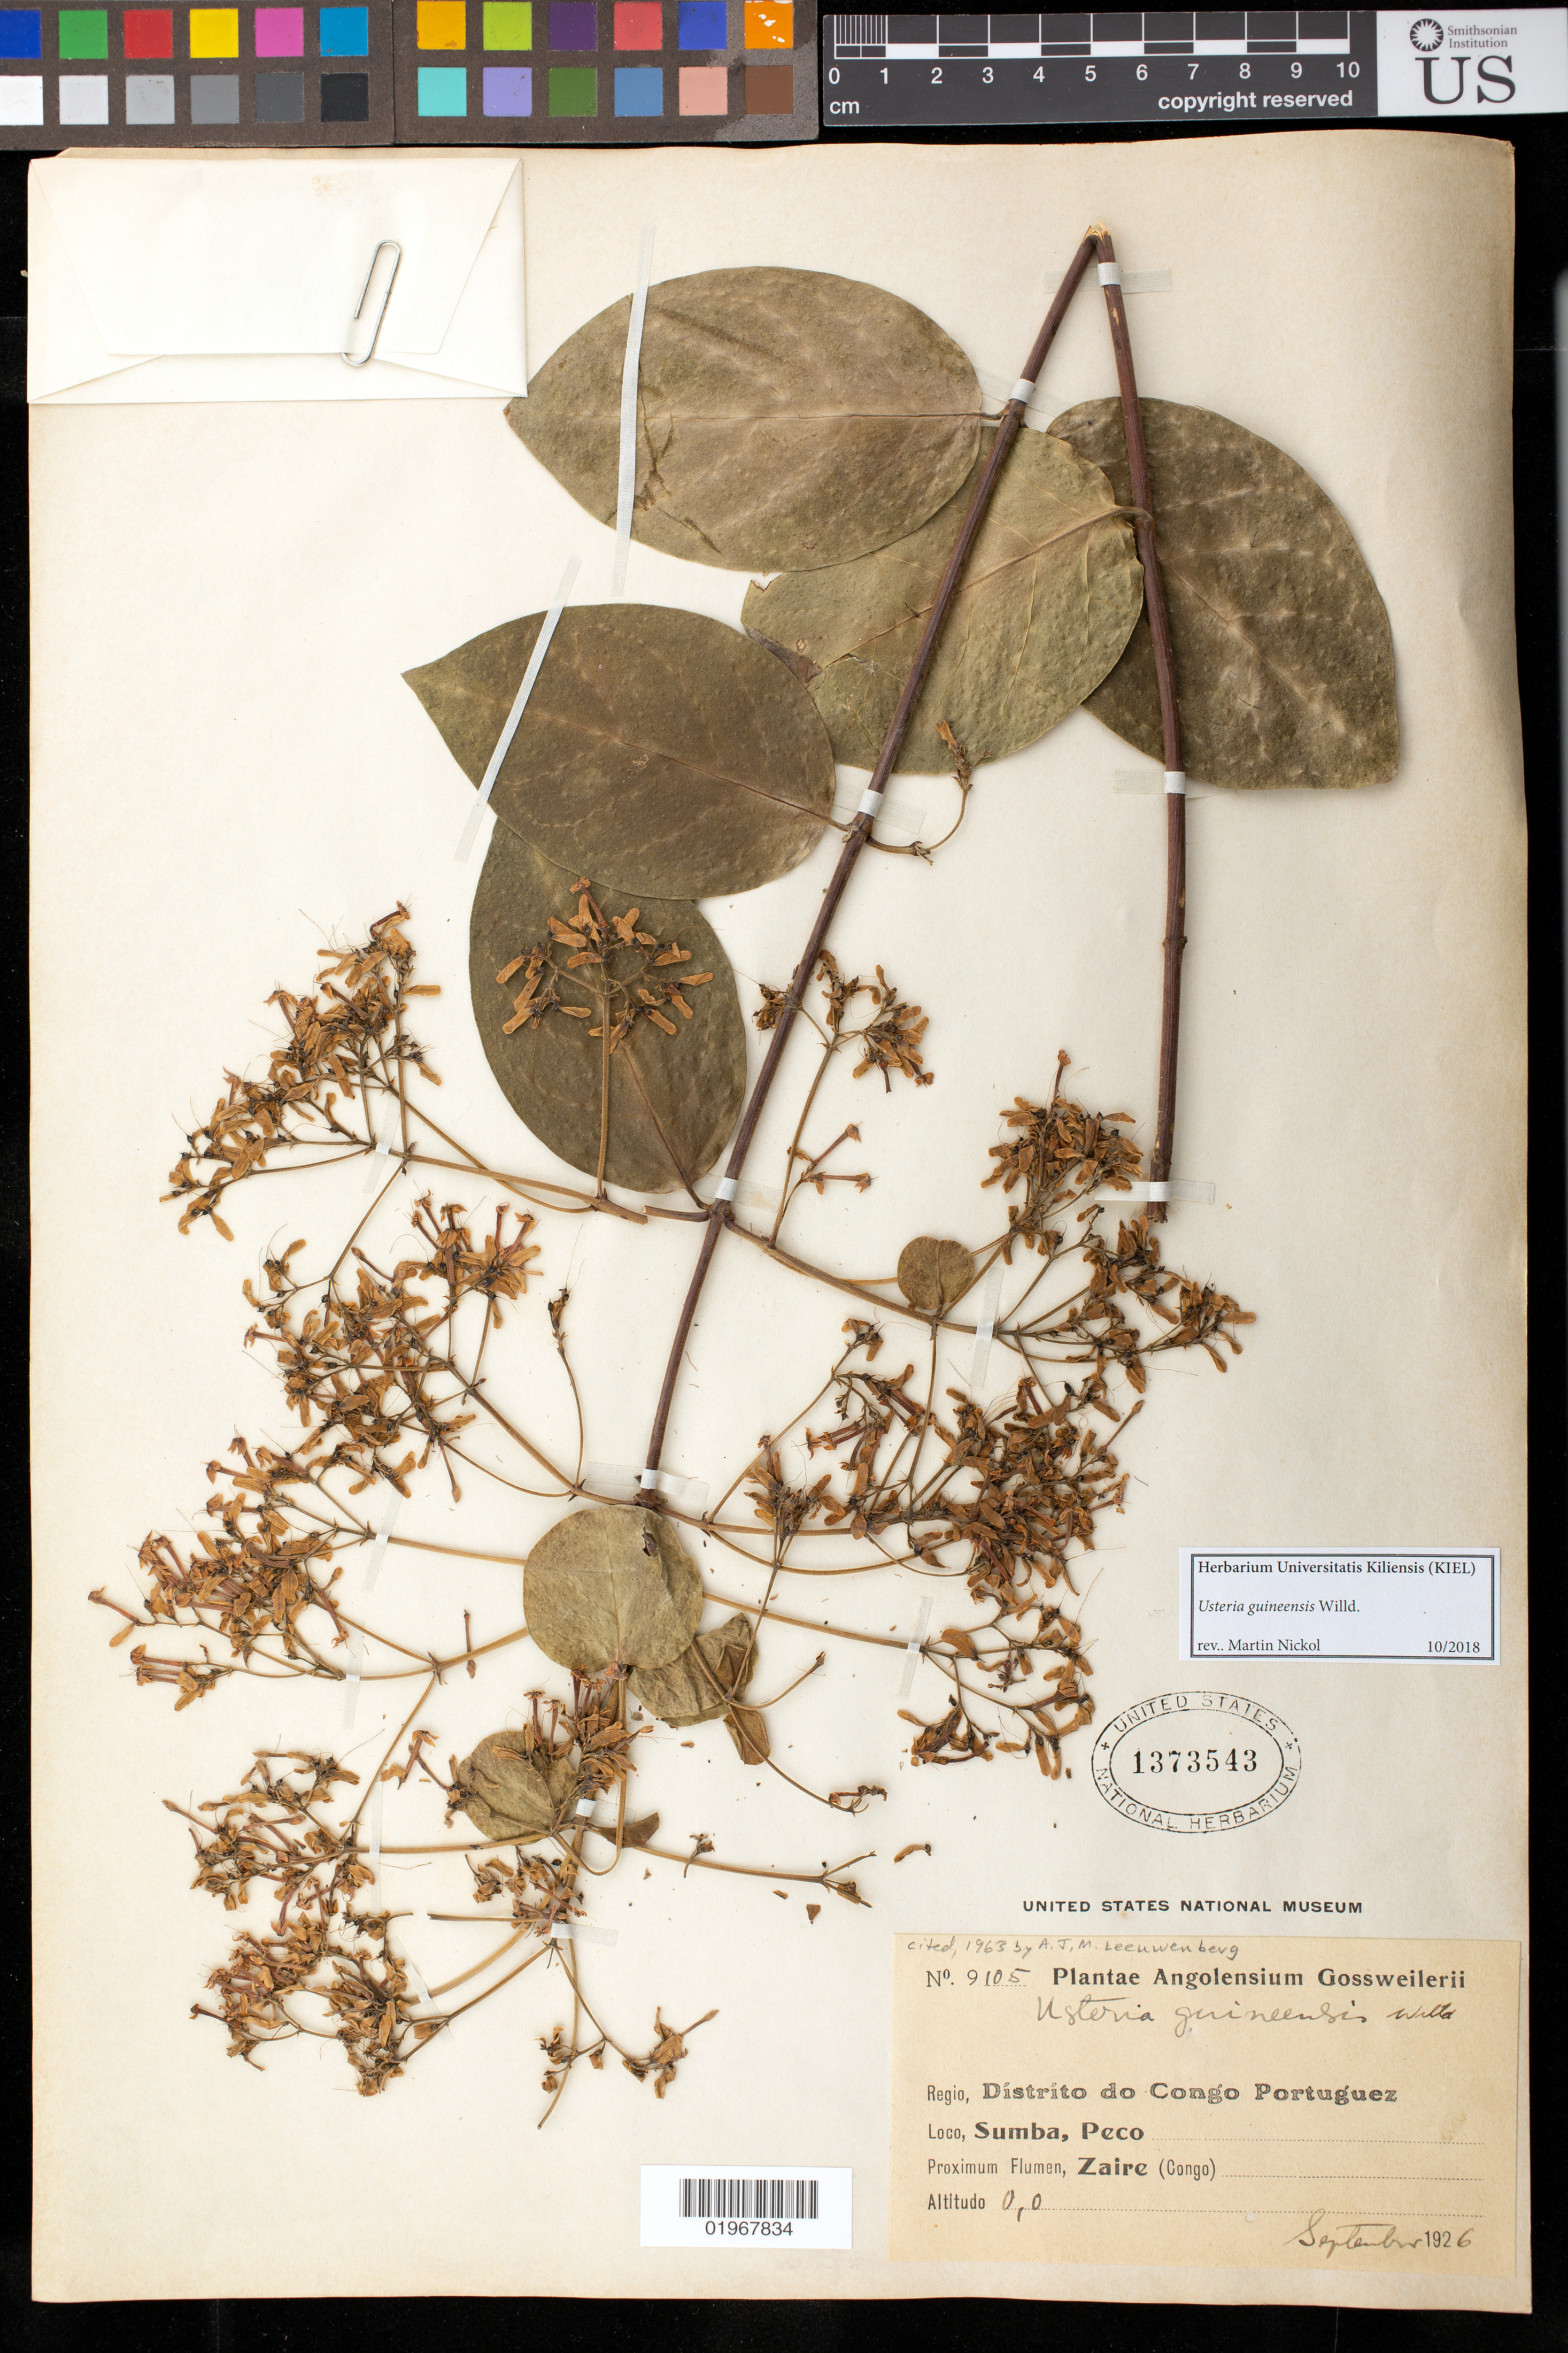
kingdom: Plantae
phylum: Tracheophyta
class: Magnoliopsida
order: Gentianales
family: Loganiaceae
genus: Usteria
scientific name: Usteria guineensis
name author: Willd.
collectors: A. Gossweiler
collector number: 9105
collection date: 1926-09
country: Congo, Democratic Republic of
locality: Regio, Distrito do Congo Portiguez, Sumba, Peco, Zaire (Congo)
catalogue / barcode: US 1373543